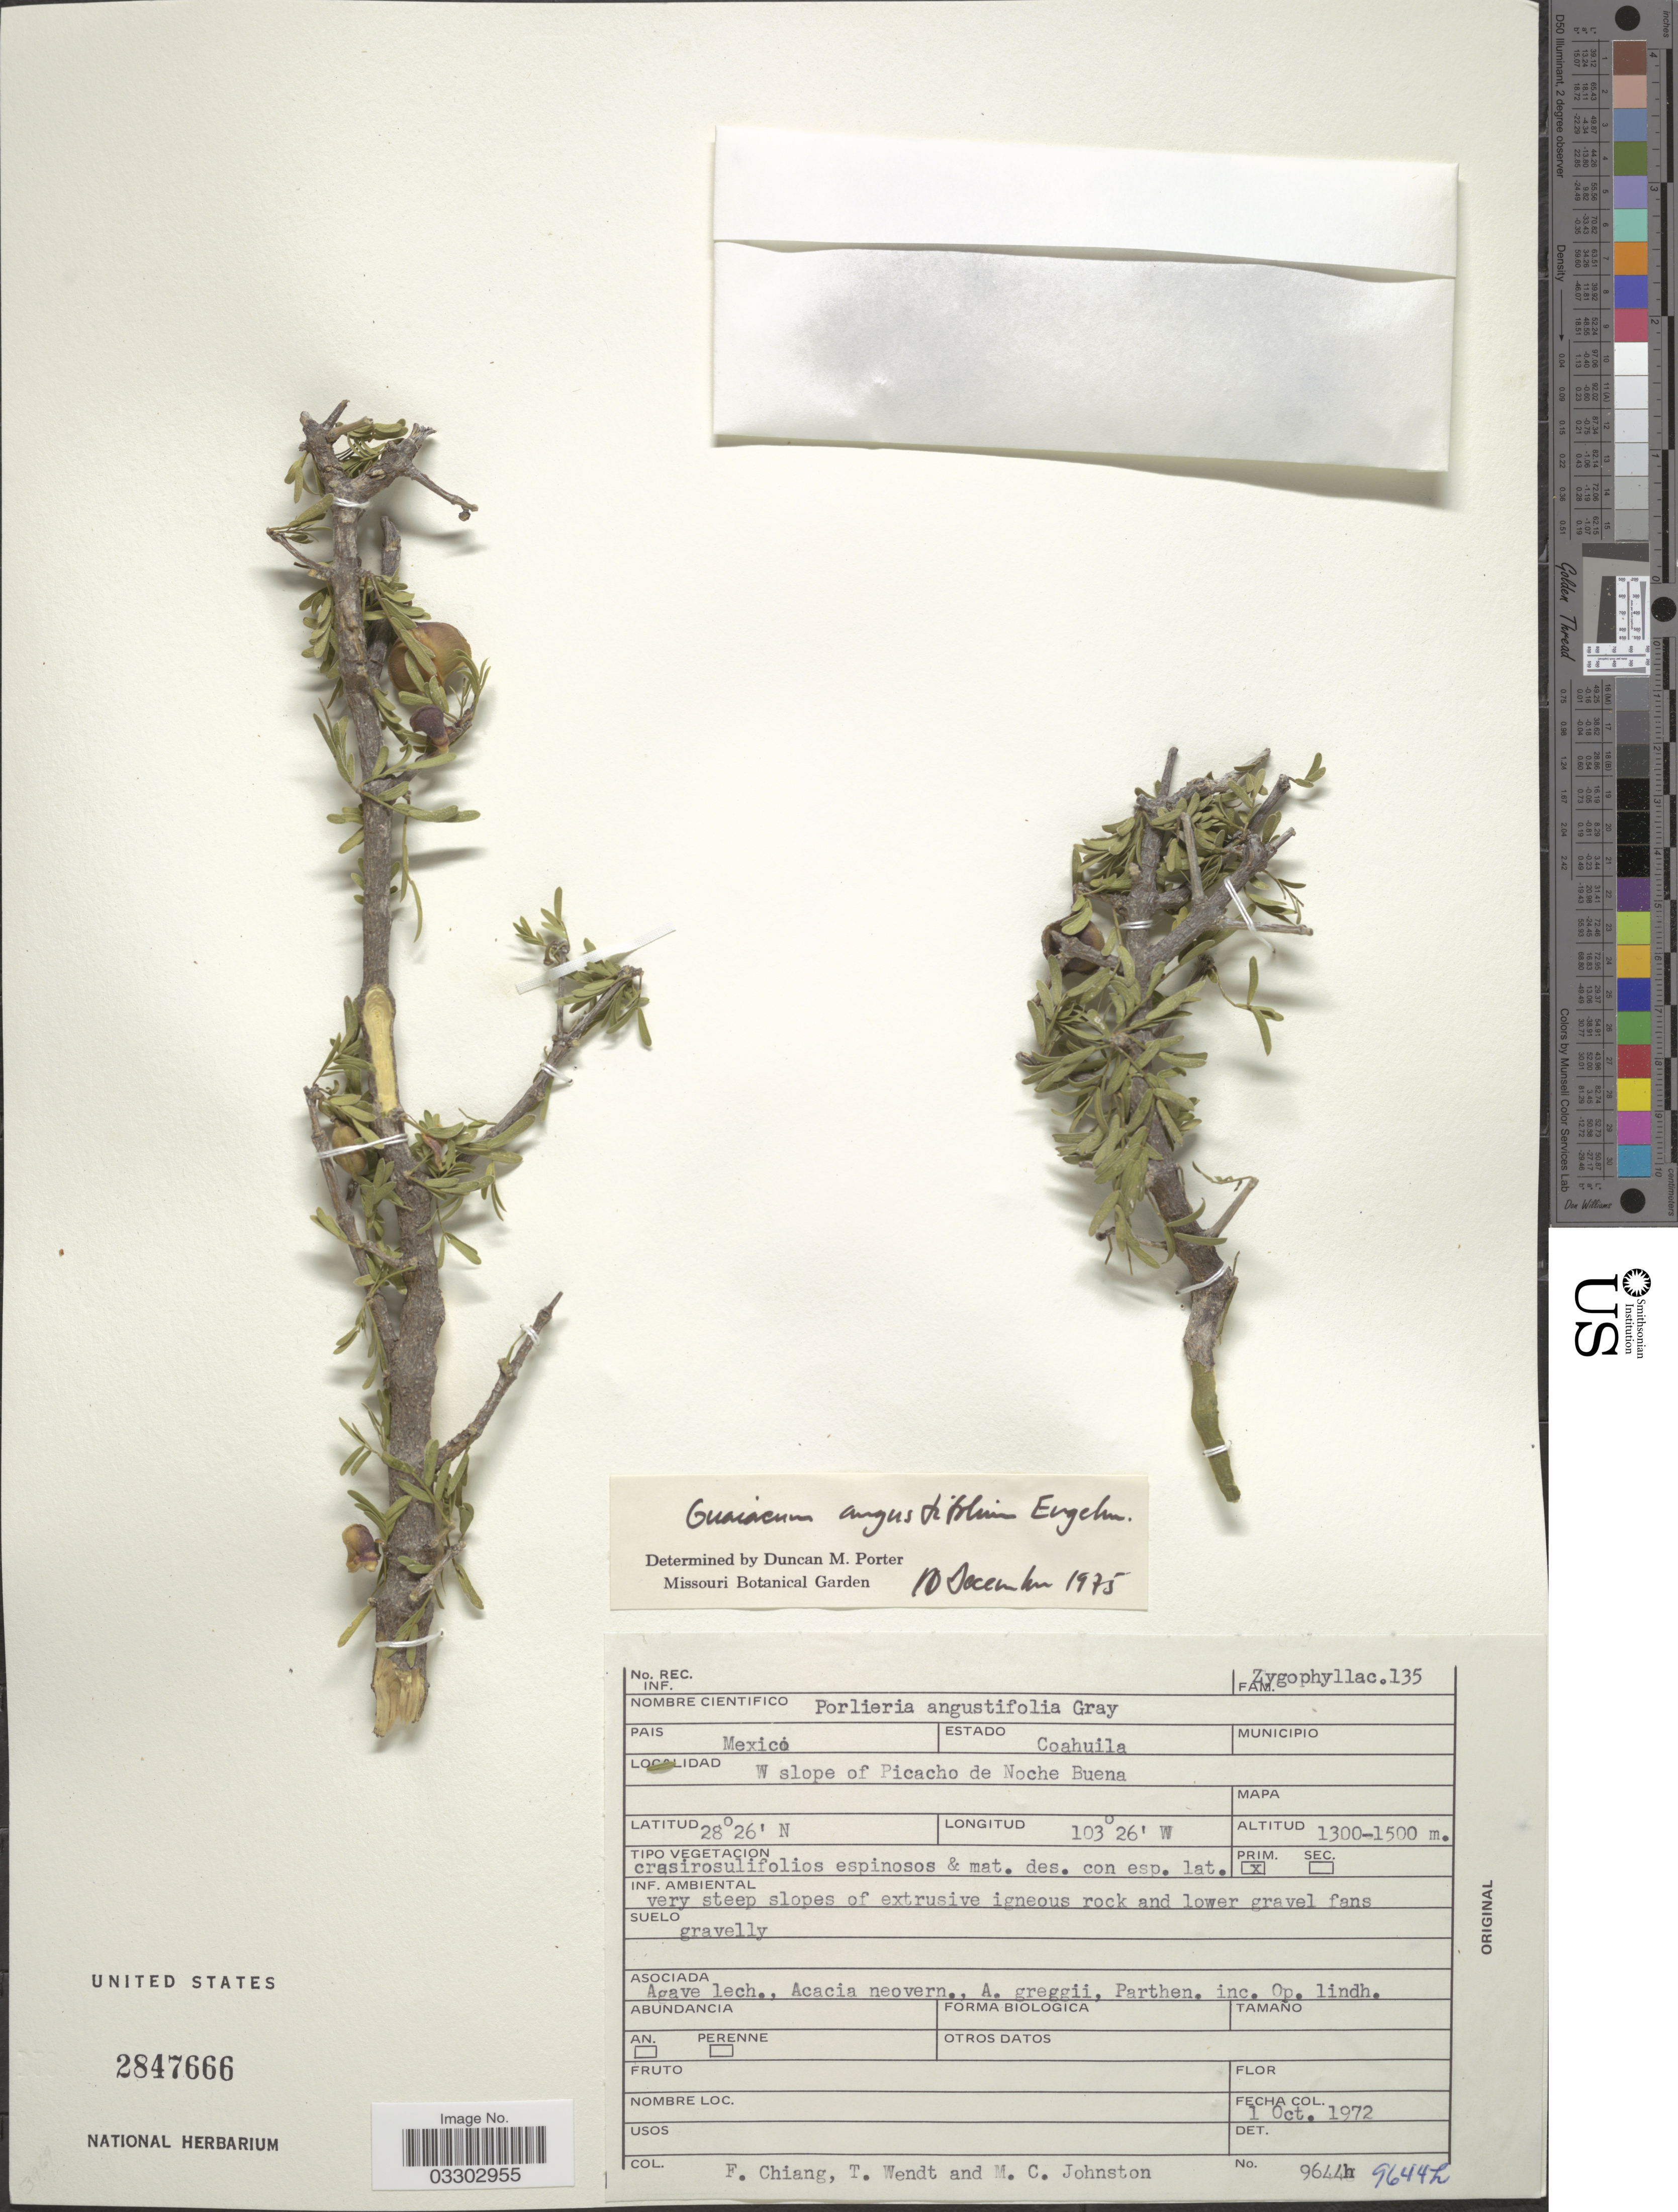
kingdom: Plantae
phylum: Tracheophyta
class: Magnoliopsida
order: Zygophyllales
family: Zygophyllaceae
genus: Guaiacum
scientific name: Guaiacum angustifolium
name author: Engelm.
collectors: F. Chiang, T. L. Wendt & M. Johnston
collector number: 9644h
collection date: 1972-10-01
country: Mexico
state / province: Coahuila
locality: W slope of Picacho de Noche Buena.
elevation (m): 1300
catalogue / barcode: US 2847666